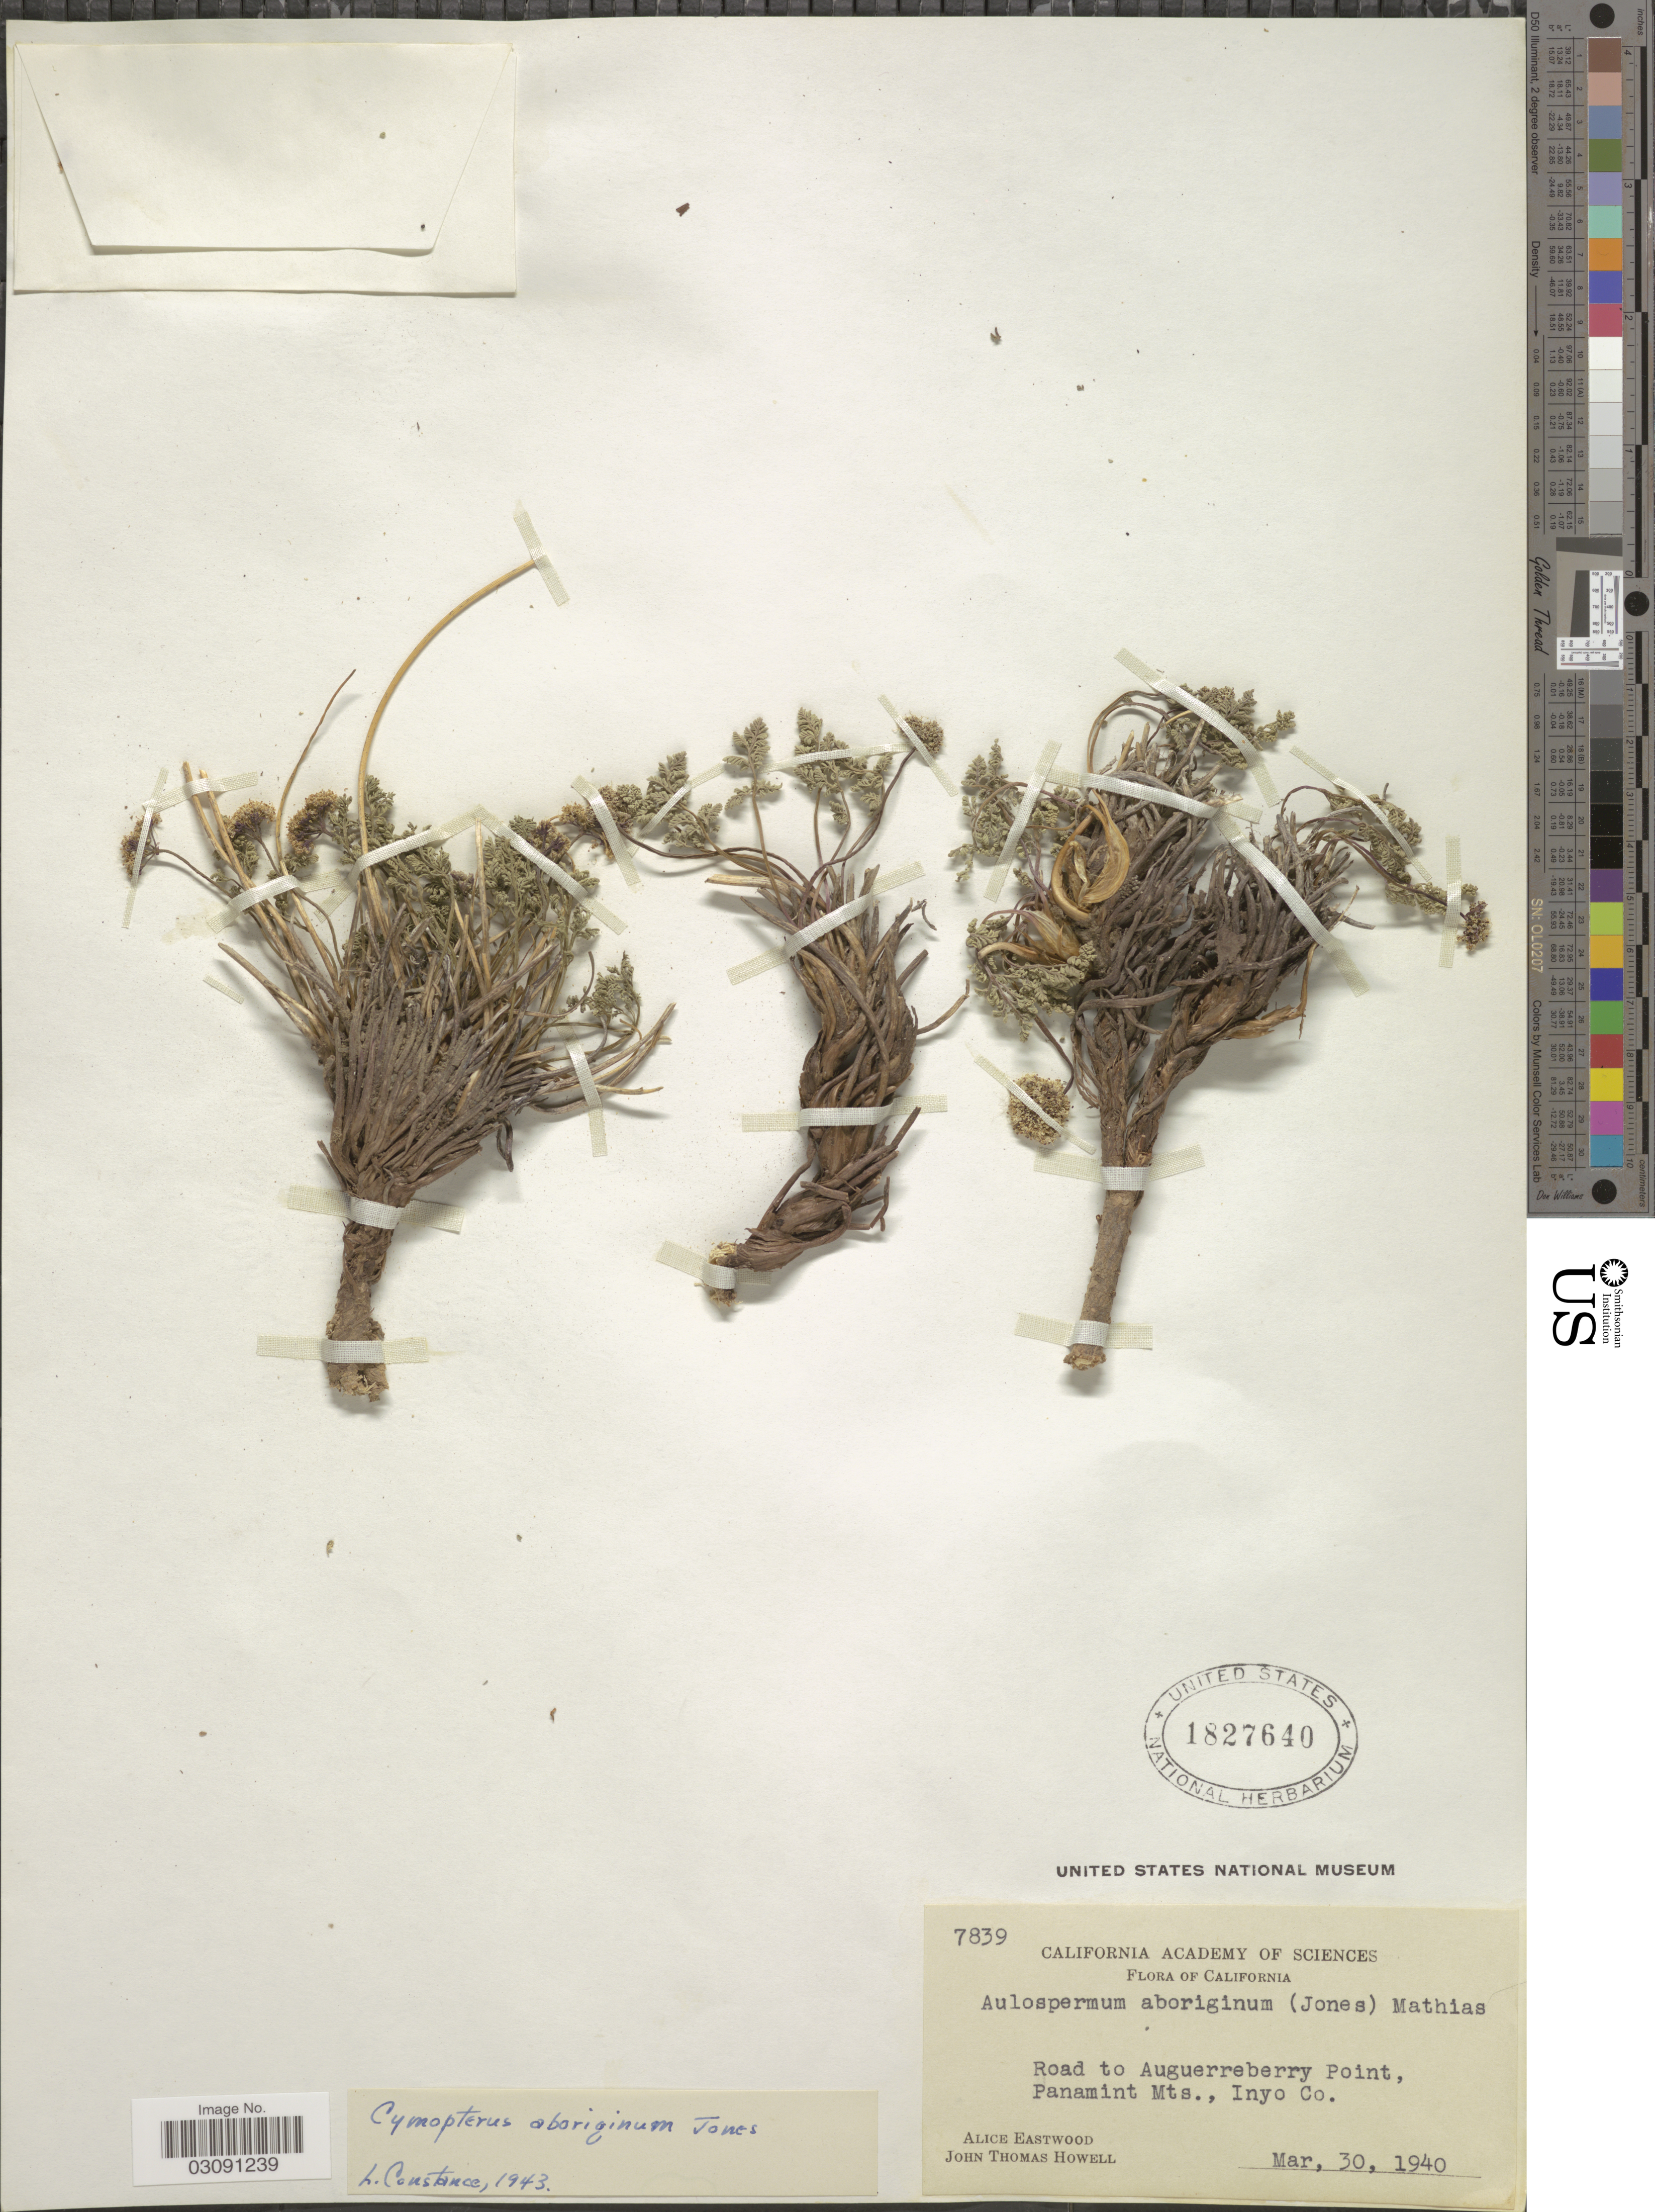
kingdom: Plantae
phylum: Tracheophyta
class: Magnoliopsida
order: Apiales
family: Apiaceae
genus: Cymopterus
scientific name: Cymopterus aboriginum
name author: M.E. Jones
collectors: A. Eastwood & J. T. Howell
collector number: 7839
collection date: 1940-03-30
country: United States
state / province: California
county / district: Inyo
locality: Road to Auguerreberry Point, Panamint Mts., Inyo Co.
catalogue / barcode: US 1827640